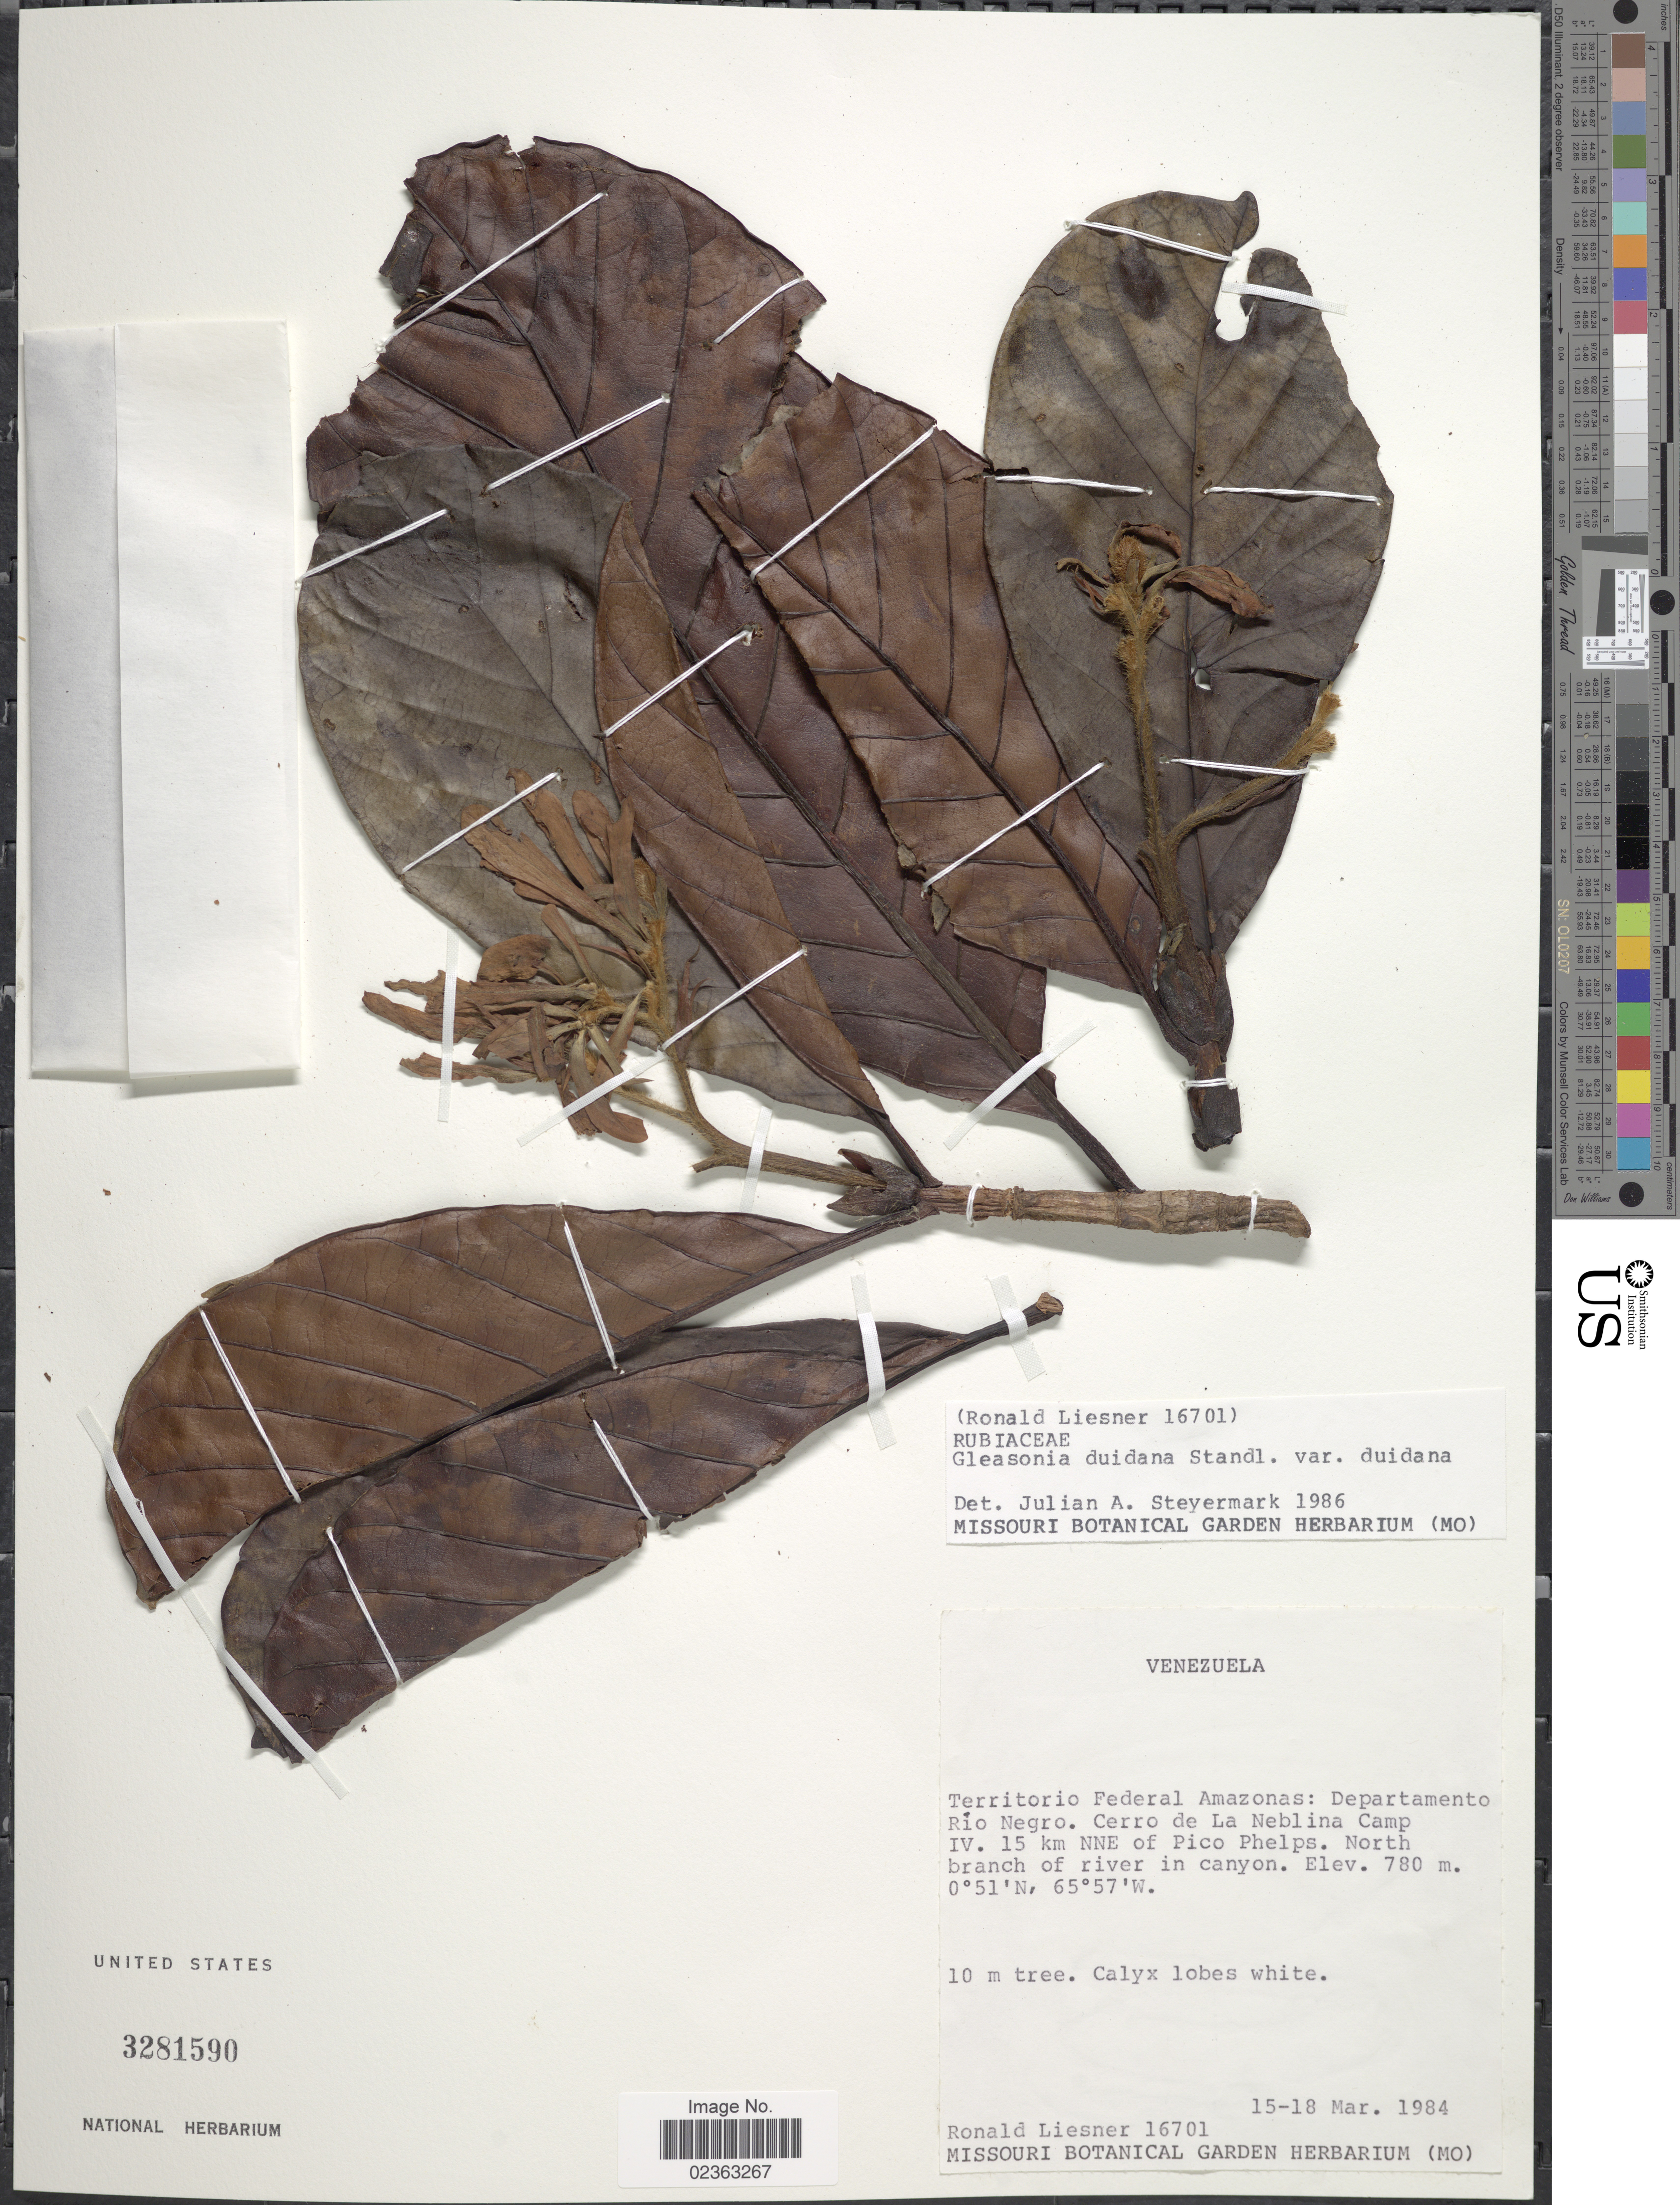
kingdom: Plantae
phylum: Tracheophyta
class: Magnoliopsida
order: Gentianales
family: Rubiaceae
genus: Gleasonia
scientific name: Gleasonia duidana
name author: Standl.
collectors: R. L. Liesner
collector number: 16701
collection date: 1984-03-15/1984-03-18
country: Venezuela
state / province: Amazonas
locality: Territorio Federal Amazonas: Departamento Rio Negro, Cerro de La Neblin Camp IV, 15 km NNE of Pico Phelps, North branch of river in canyon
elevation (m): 780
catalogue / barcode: US 3281590